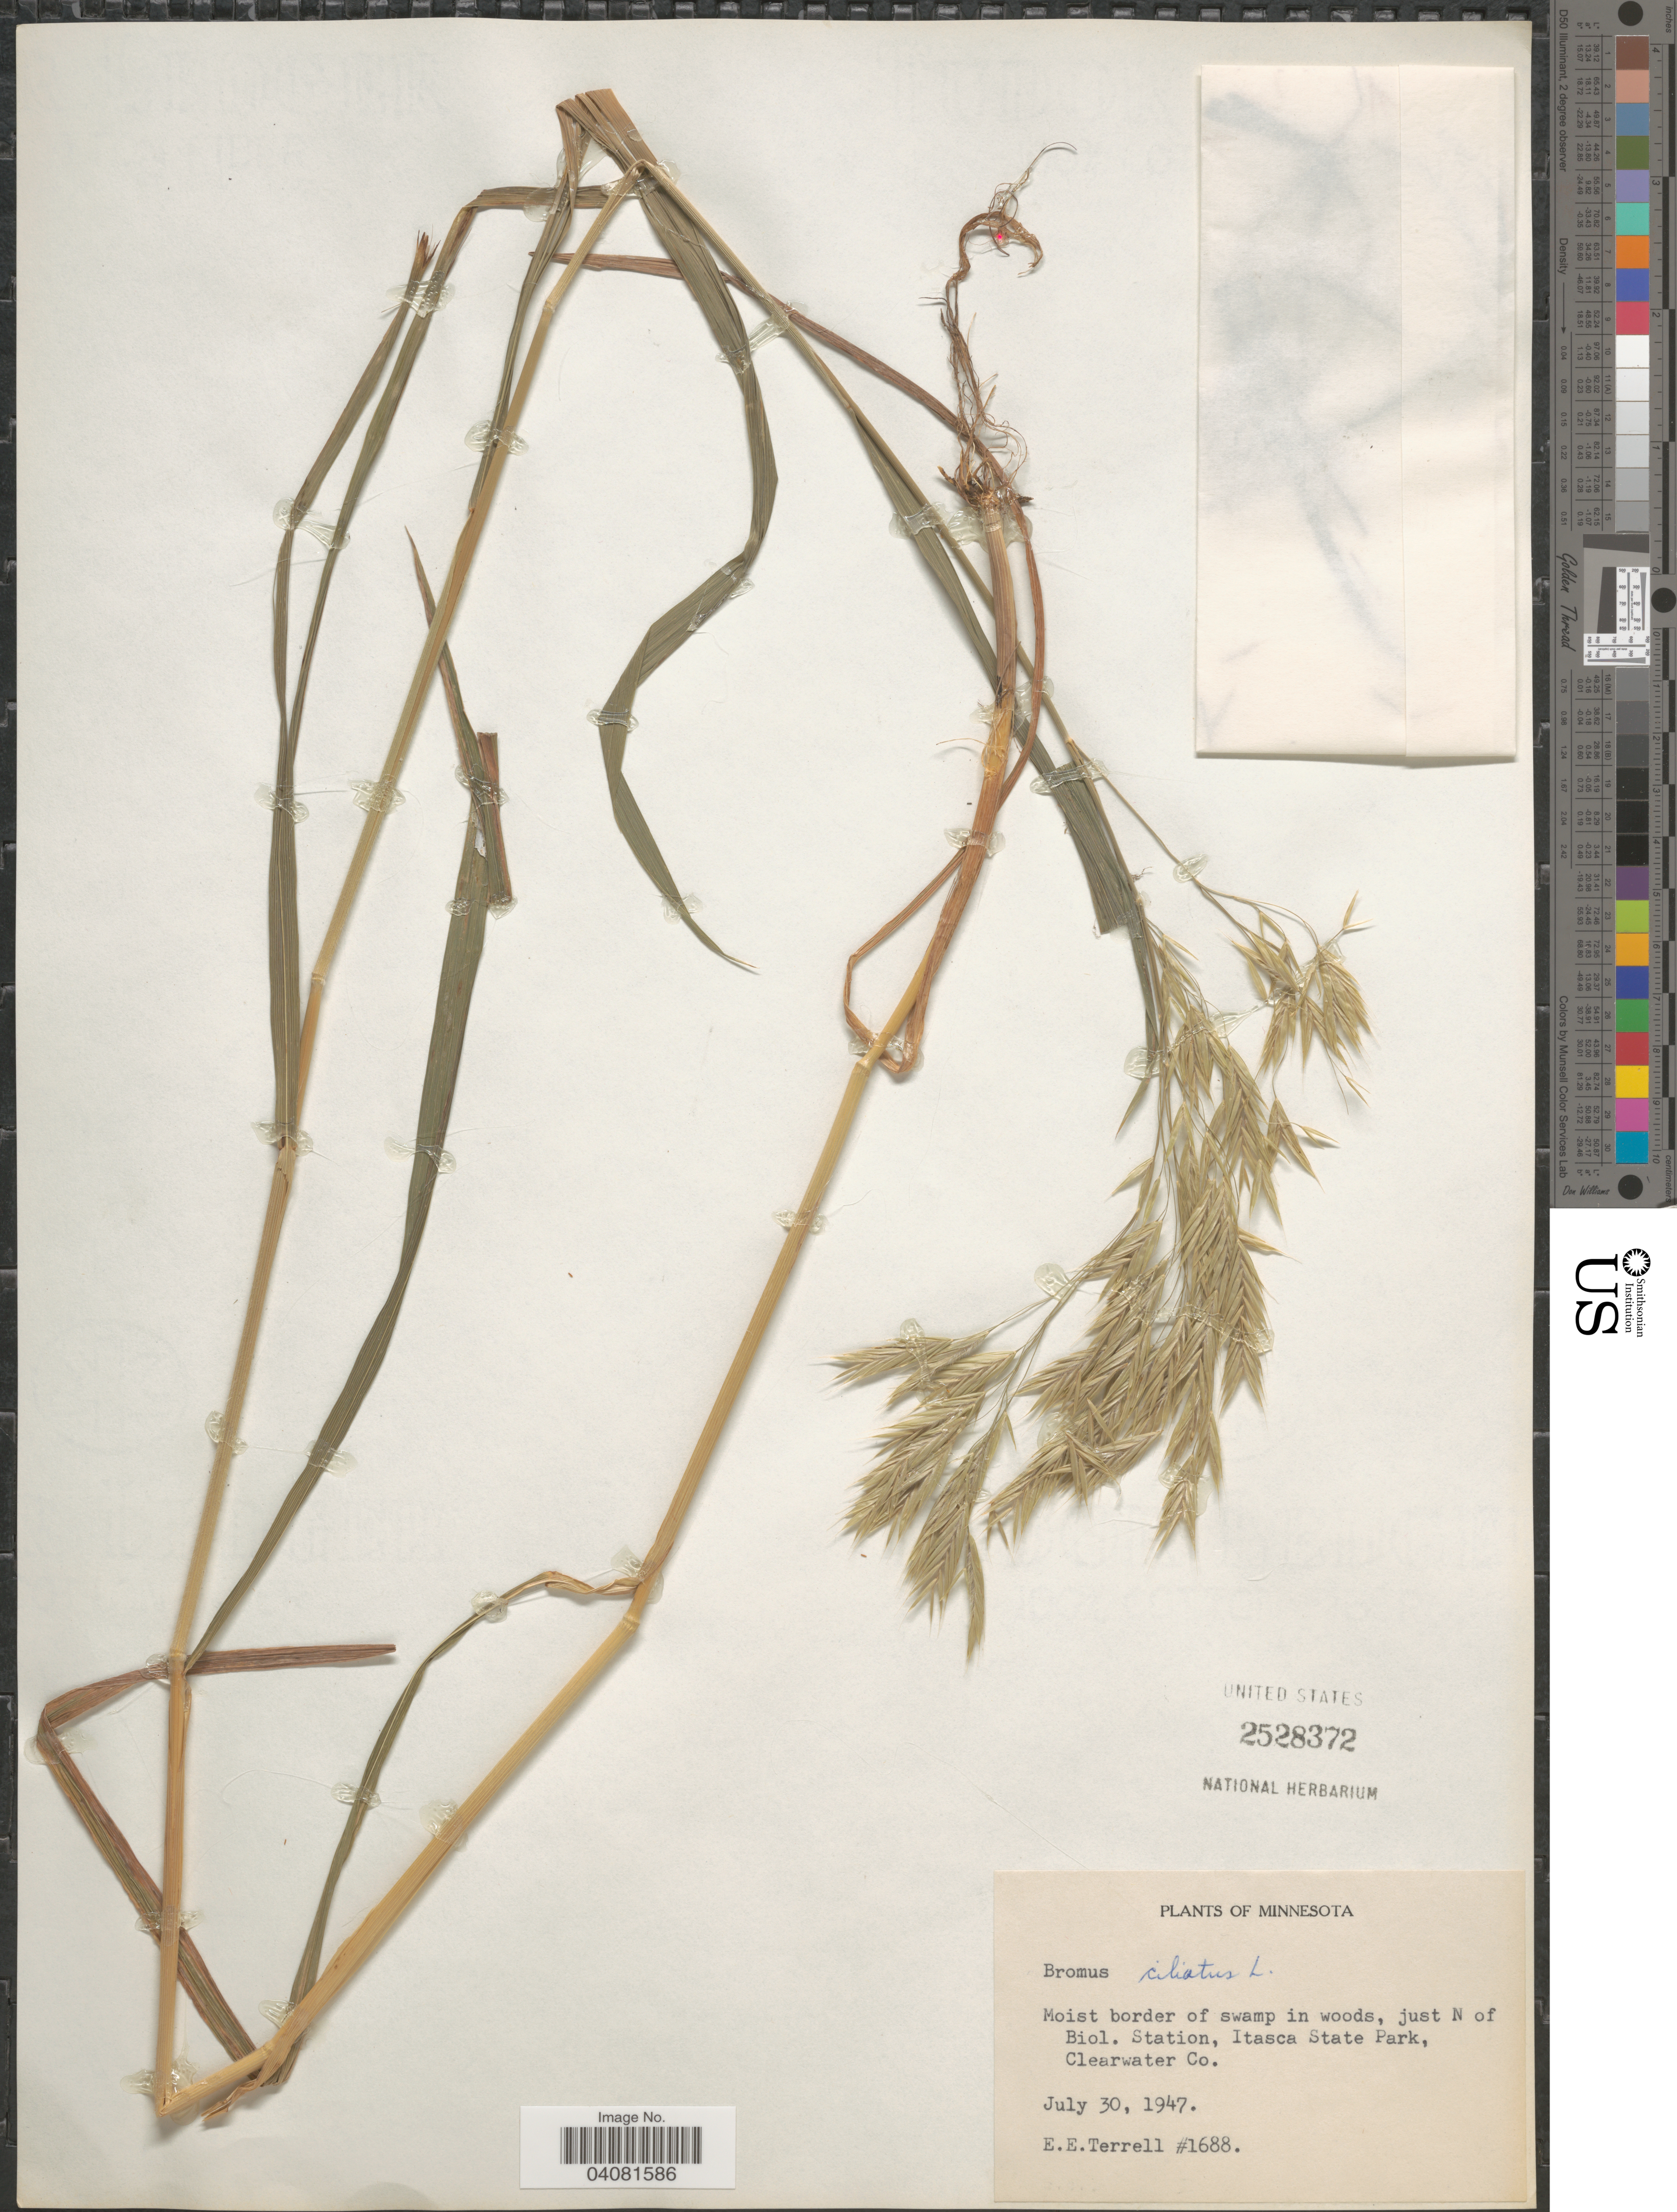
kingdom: Plantae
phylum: Tracheophyta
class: Liliopsida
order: Poales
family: Poaceae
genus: Bromus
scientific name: Bromus ciliatus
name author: L.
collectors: E. E. Terrell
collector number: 1688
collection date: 1947-07-30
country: United States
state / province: Minnesota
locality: Moist border of swamp in woods, just N of Biol. Station, Itasca State Park, Clearwater Co.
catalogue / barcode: US 2528372